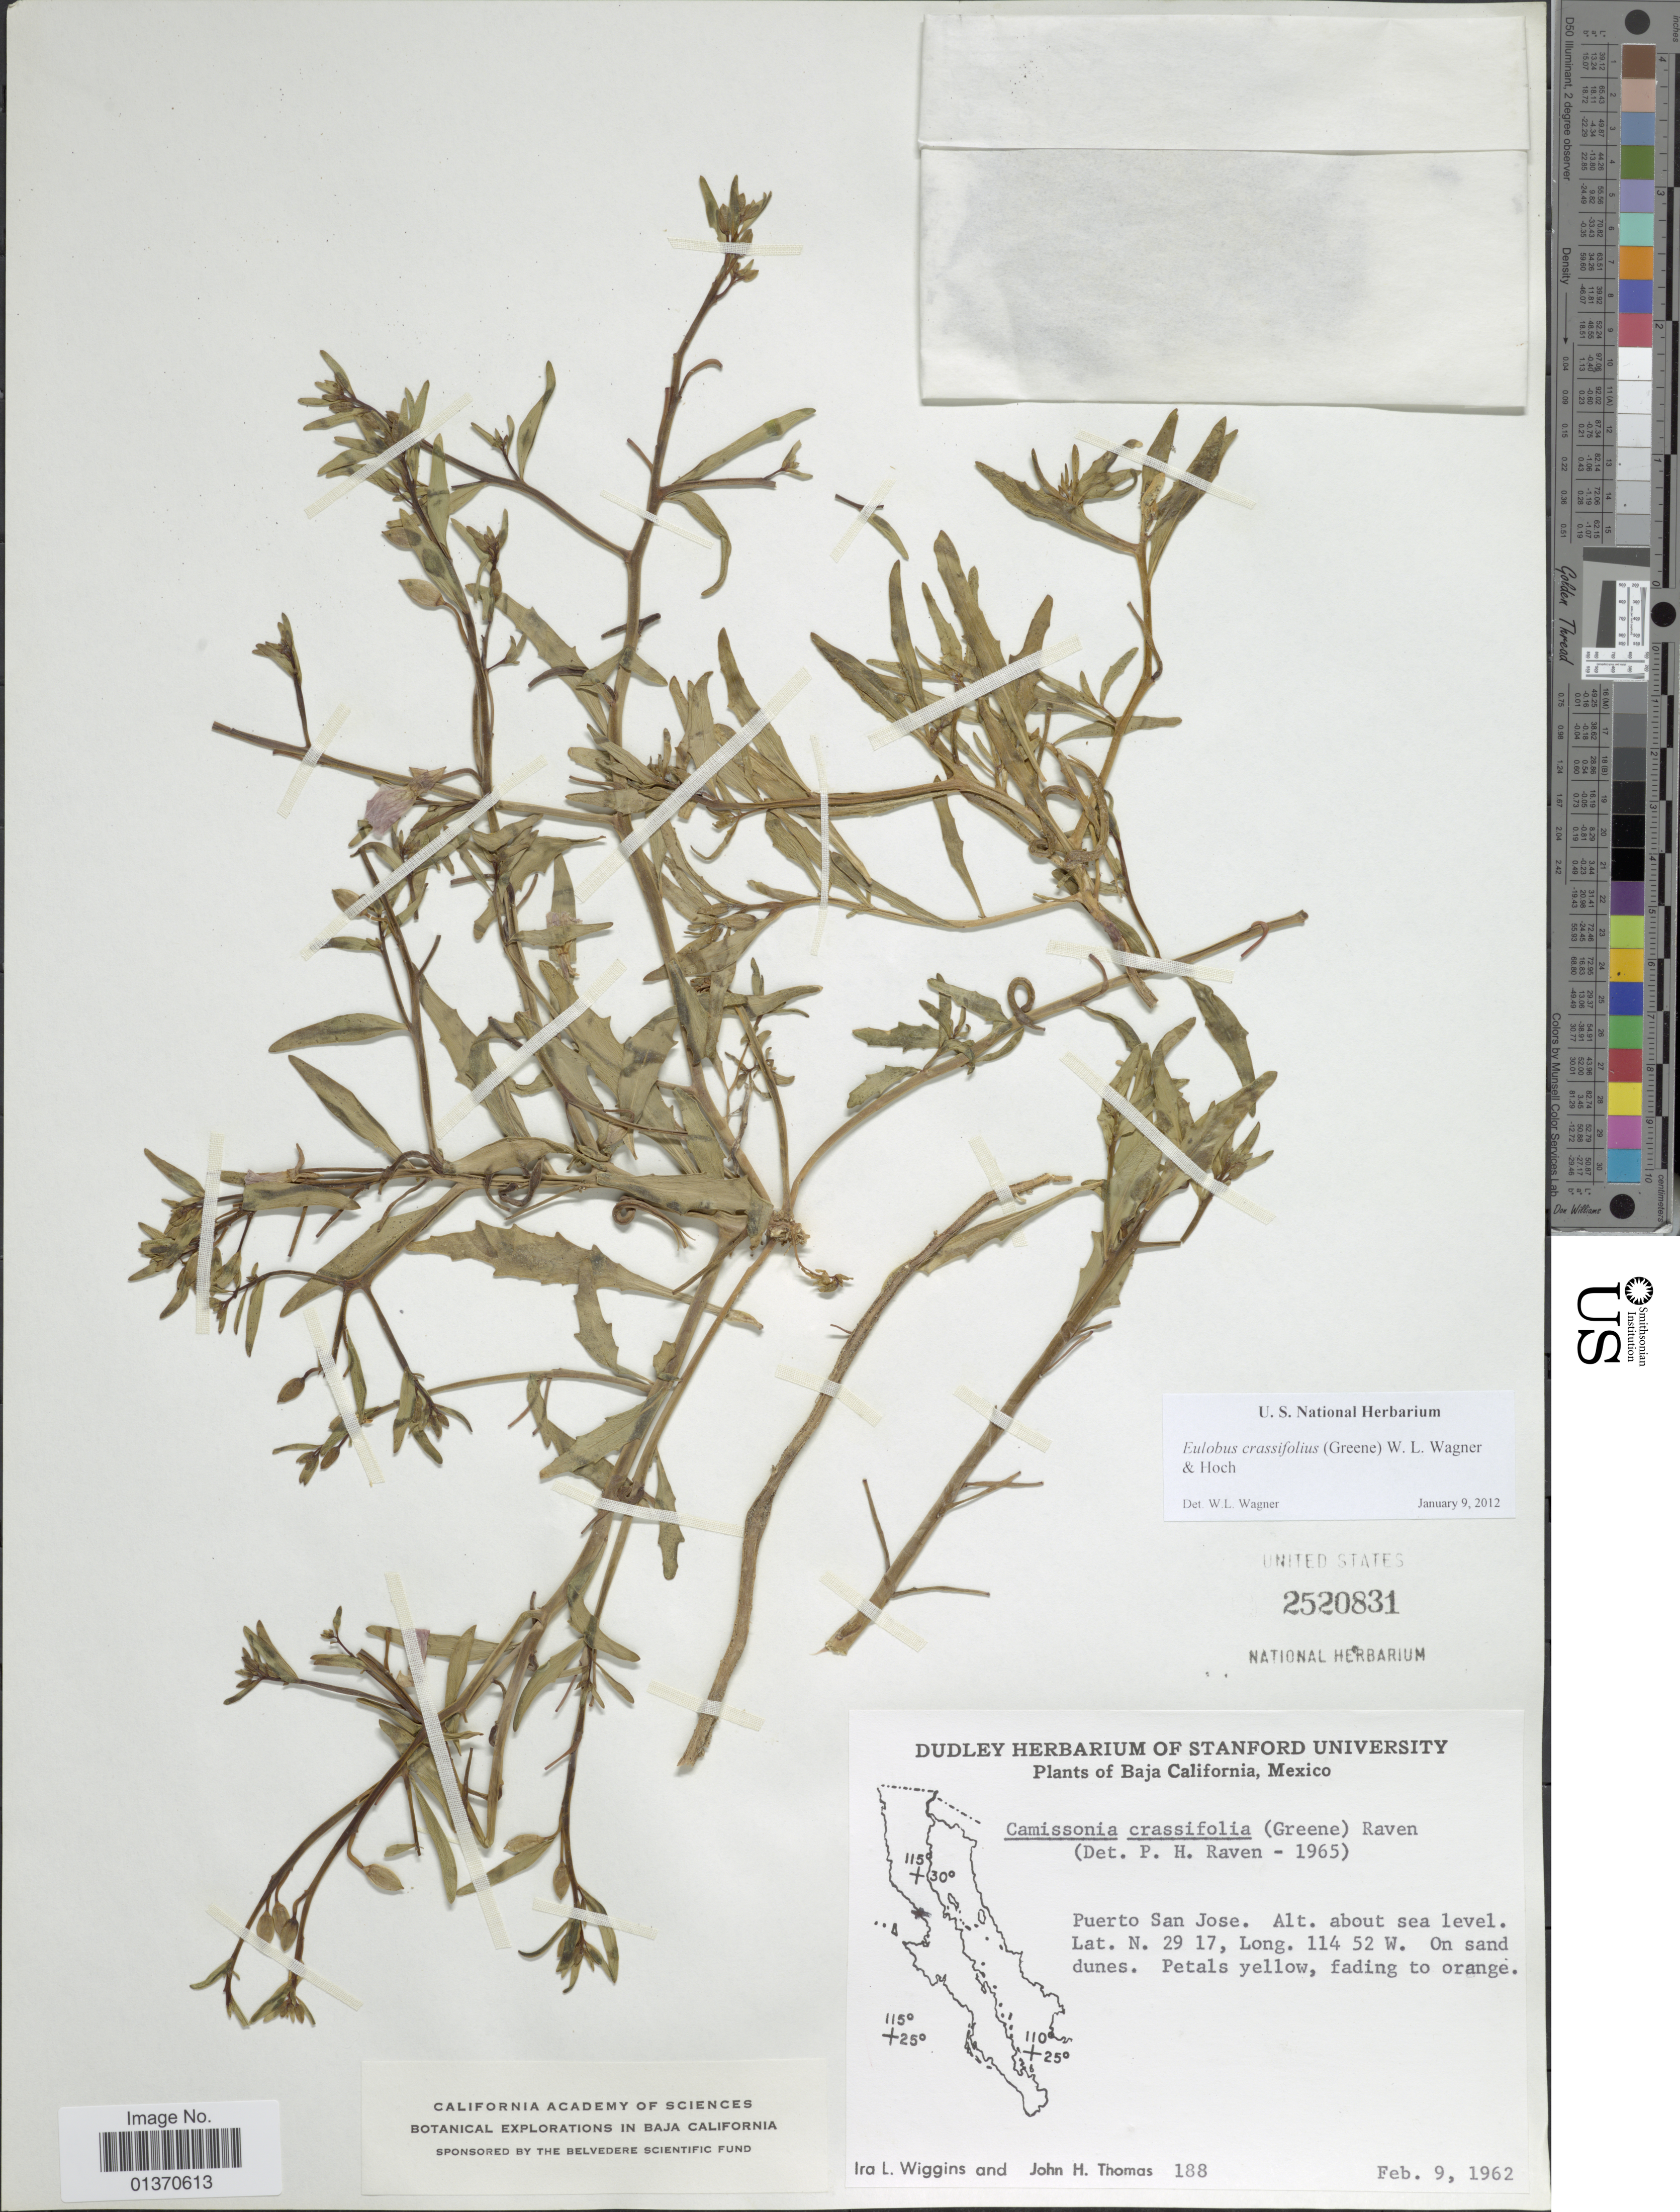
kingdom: Plantae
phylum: Tracheophyta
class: Magnoliopsida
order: Myrtales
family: Onagraceae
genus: Eulobus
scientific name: Eulobus crassifolius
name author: (Greene) W.L. Wagner & Hoch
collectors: I. L. Wiggins & J. H. Thomas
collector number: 188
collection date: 1962-02-09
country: Mexico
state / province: Baja California Norte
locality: Puerto San Jose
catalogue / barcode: US 2520831